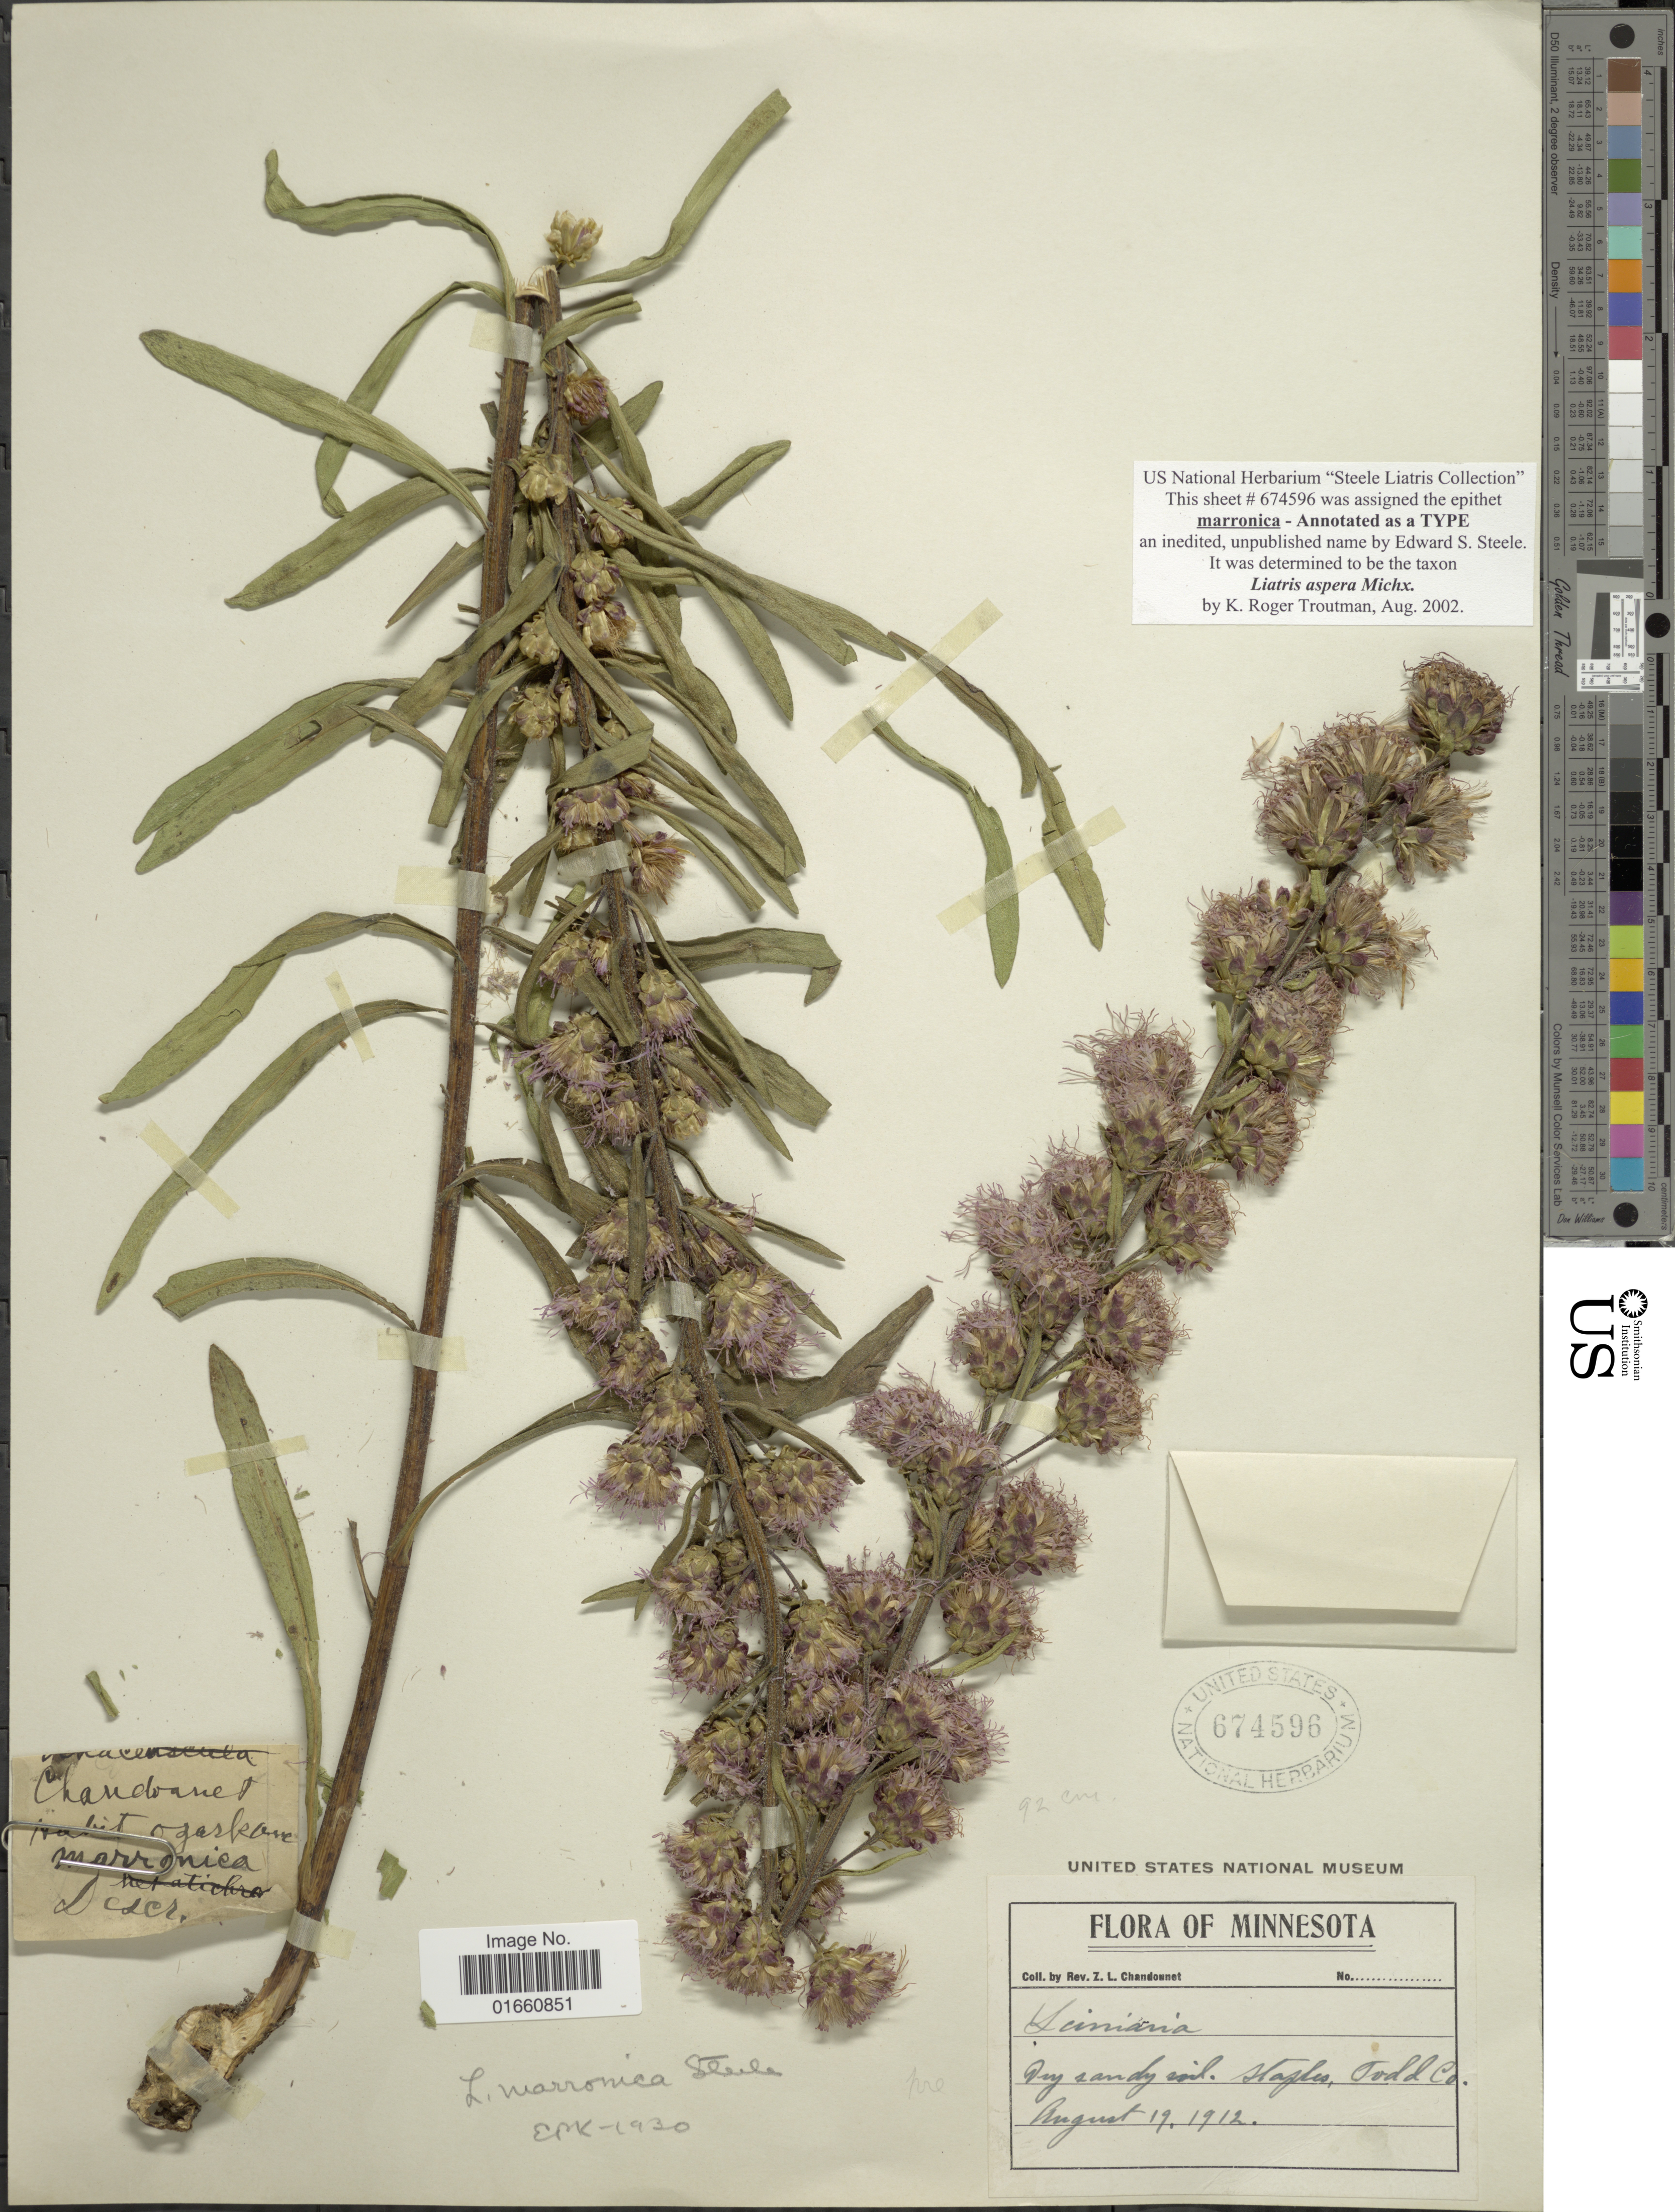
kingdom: Plantae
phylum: Tracheophyta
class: Magnoliopsida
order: Asterales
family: Asteraceae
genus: Liatris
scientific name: Liatris aspera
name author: Michx.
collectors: Z. Chandonnet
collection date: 1912-08-19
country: United States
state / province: Minnesota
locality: Staples, Todd Co.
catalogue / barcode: US 674596